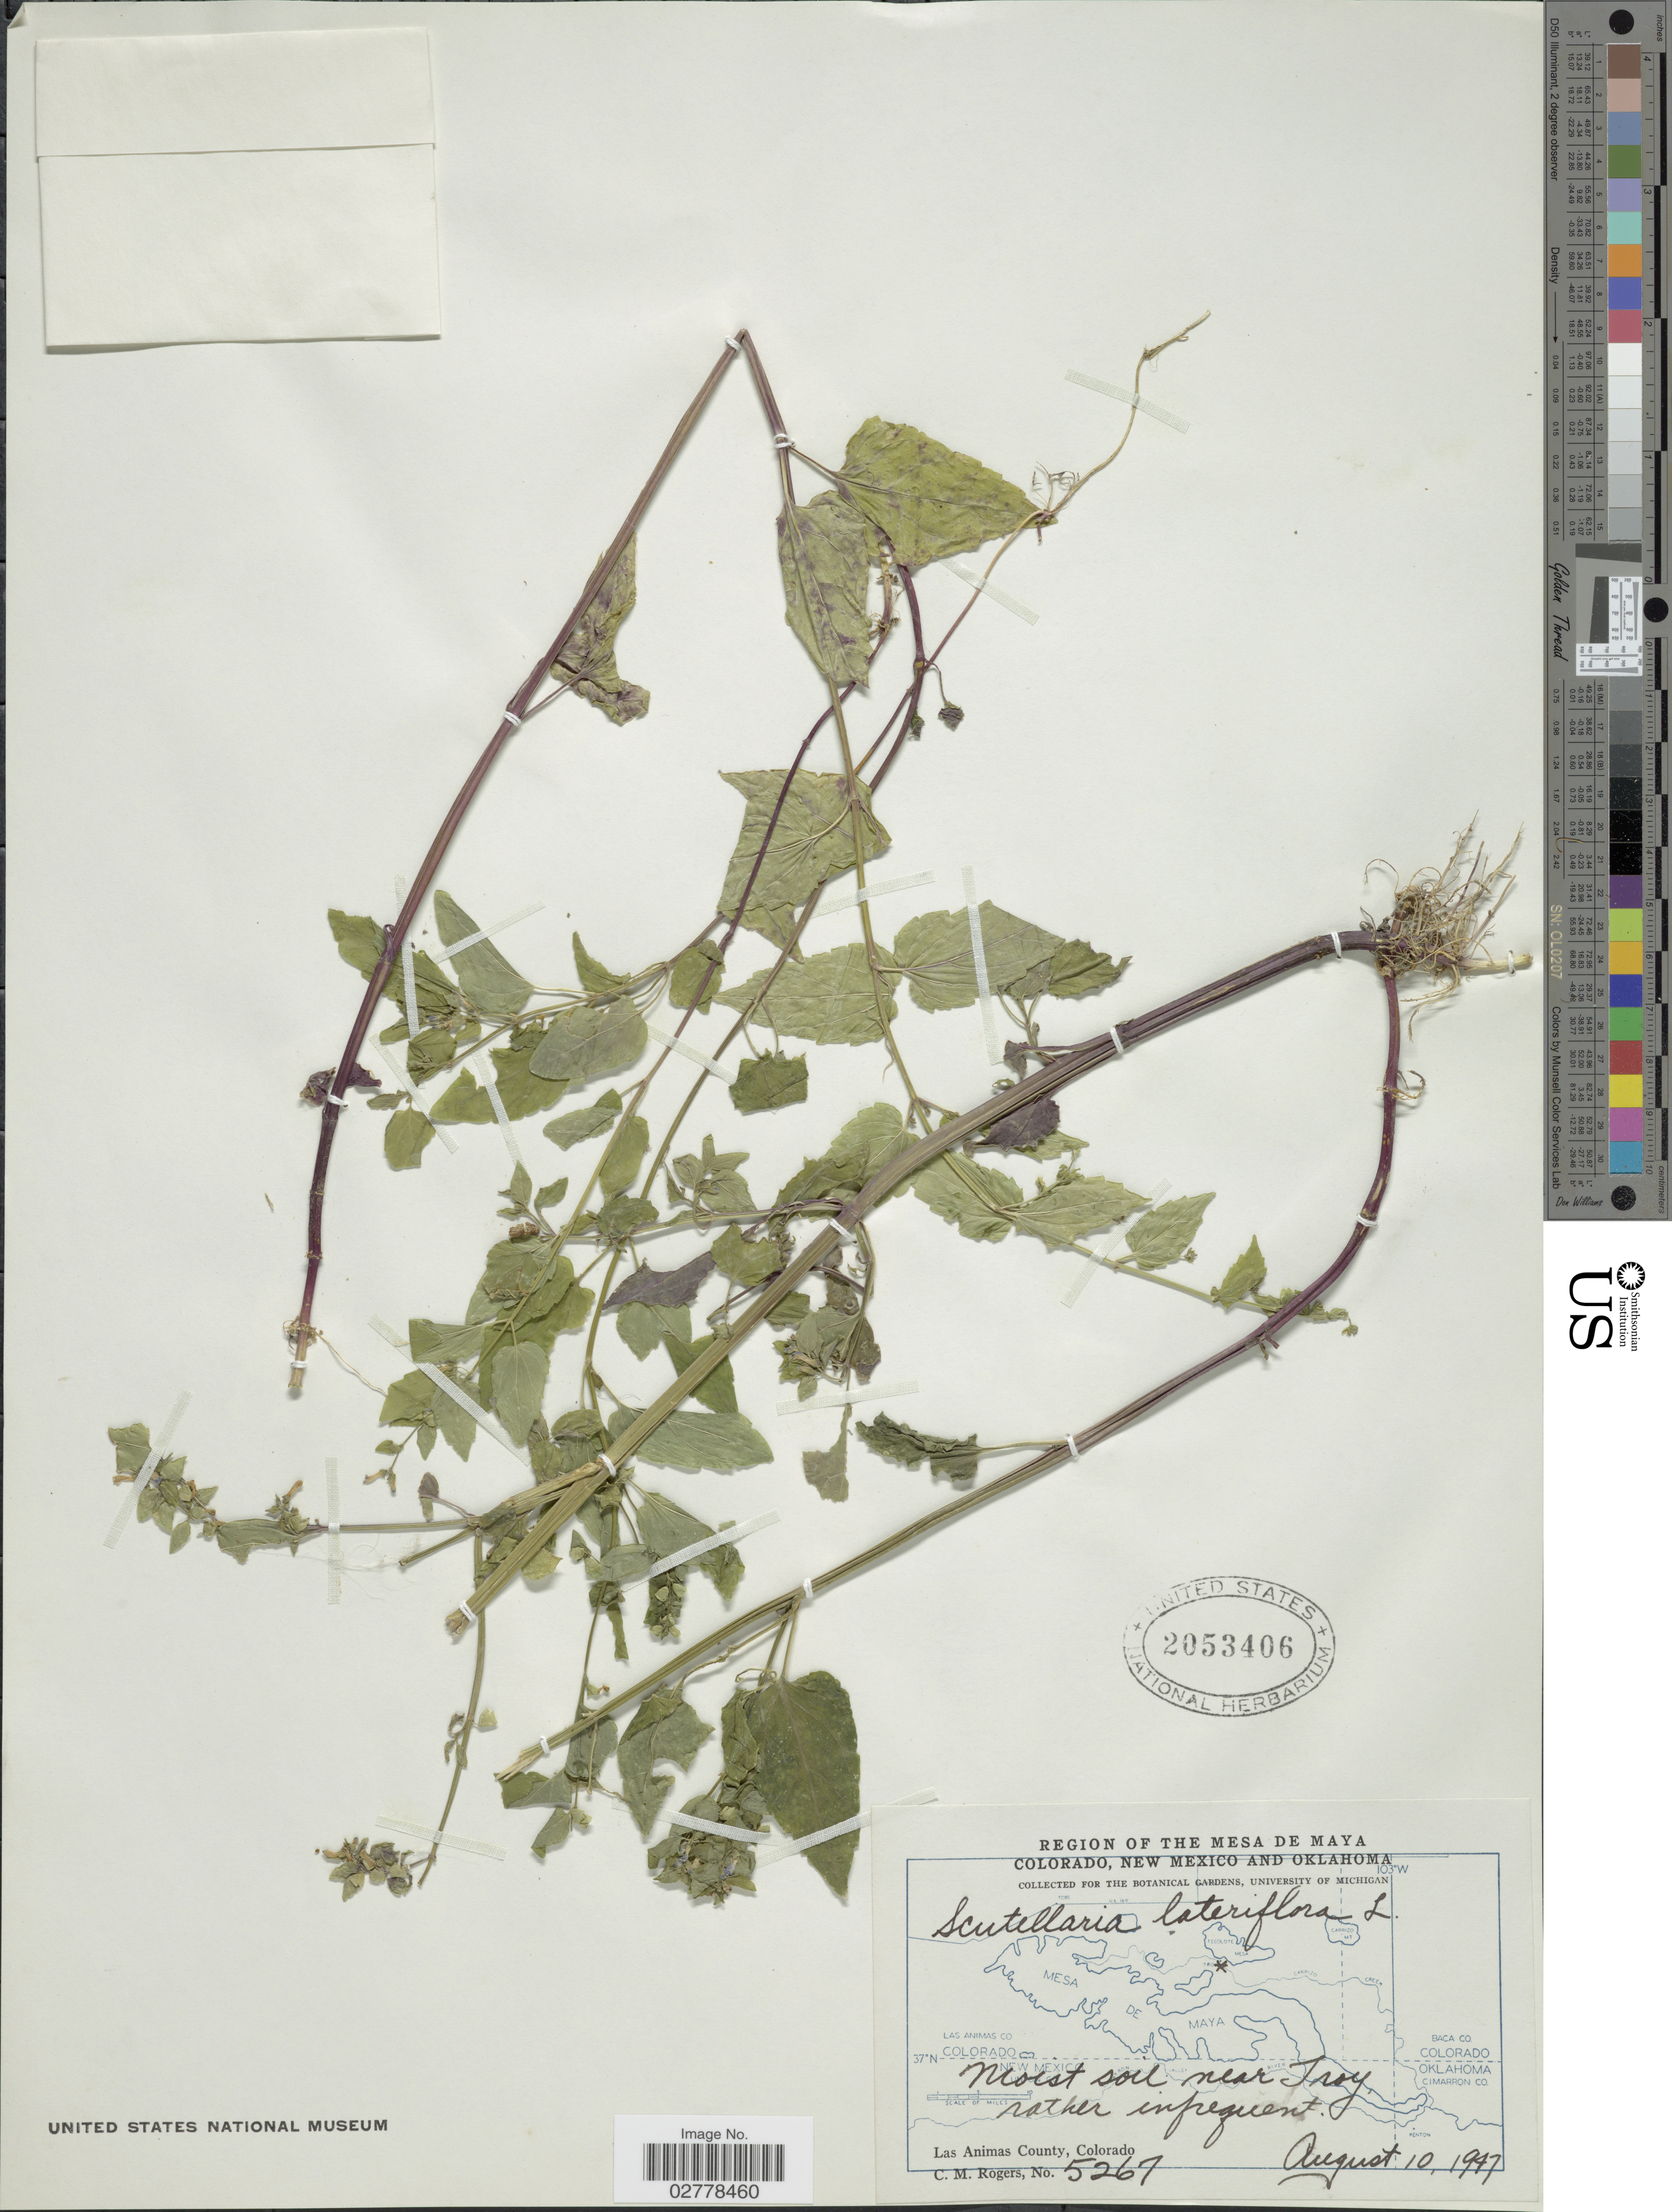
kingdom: Plantae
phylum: Tracheophyta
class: Magnoliopsida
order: Lamiales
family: Lamiaceae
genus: Scutellaria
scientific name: Scutellaria lateriflora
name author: L.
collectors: C. M. Rogers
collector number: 5267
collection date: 1947-08-10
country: United States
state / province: Colorado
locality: Region of the Mesa De Maya. Near Troy. Las Animas County.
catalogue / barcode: US 2053406